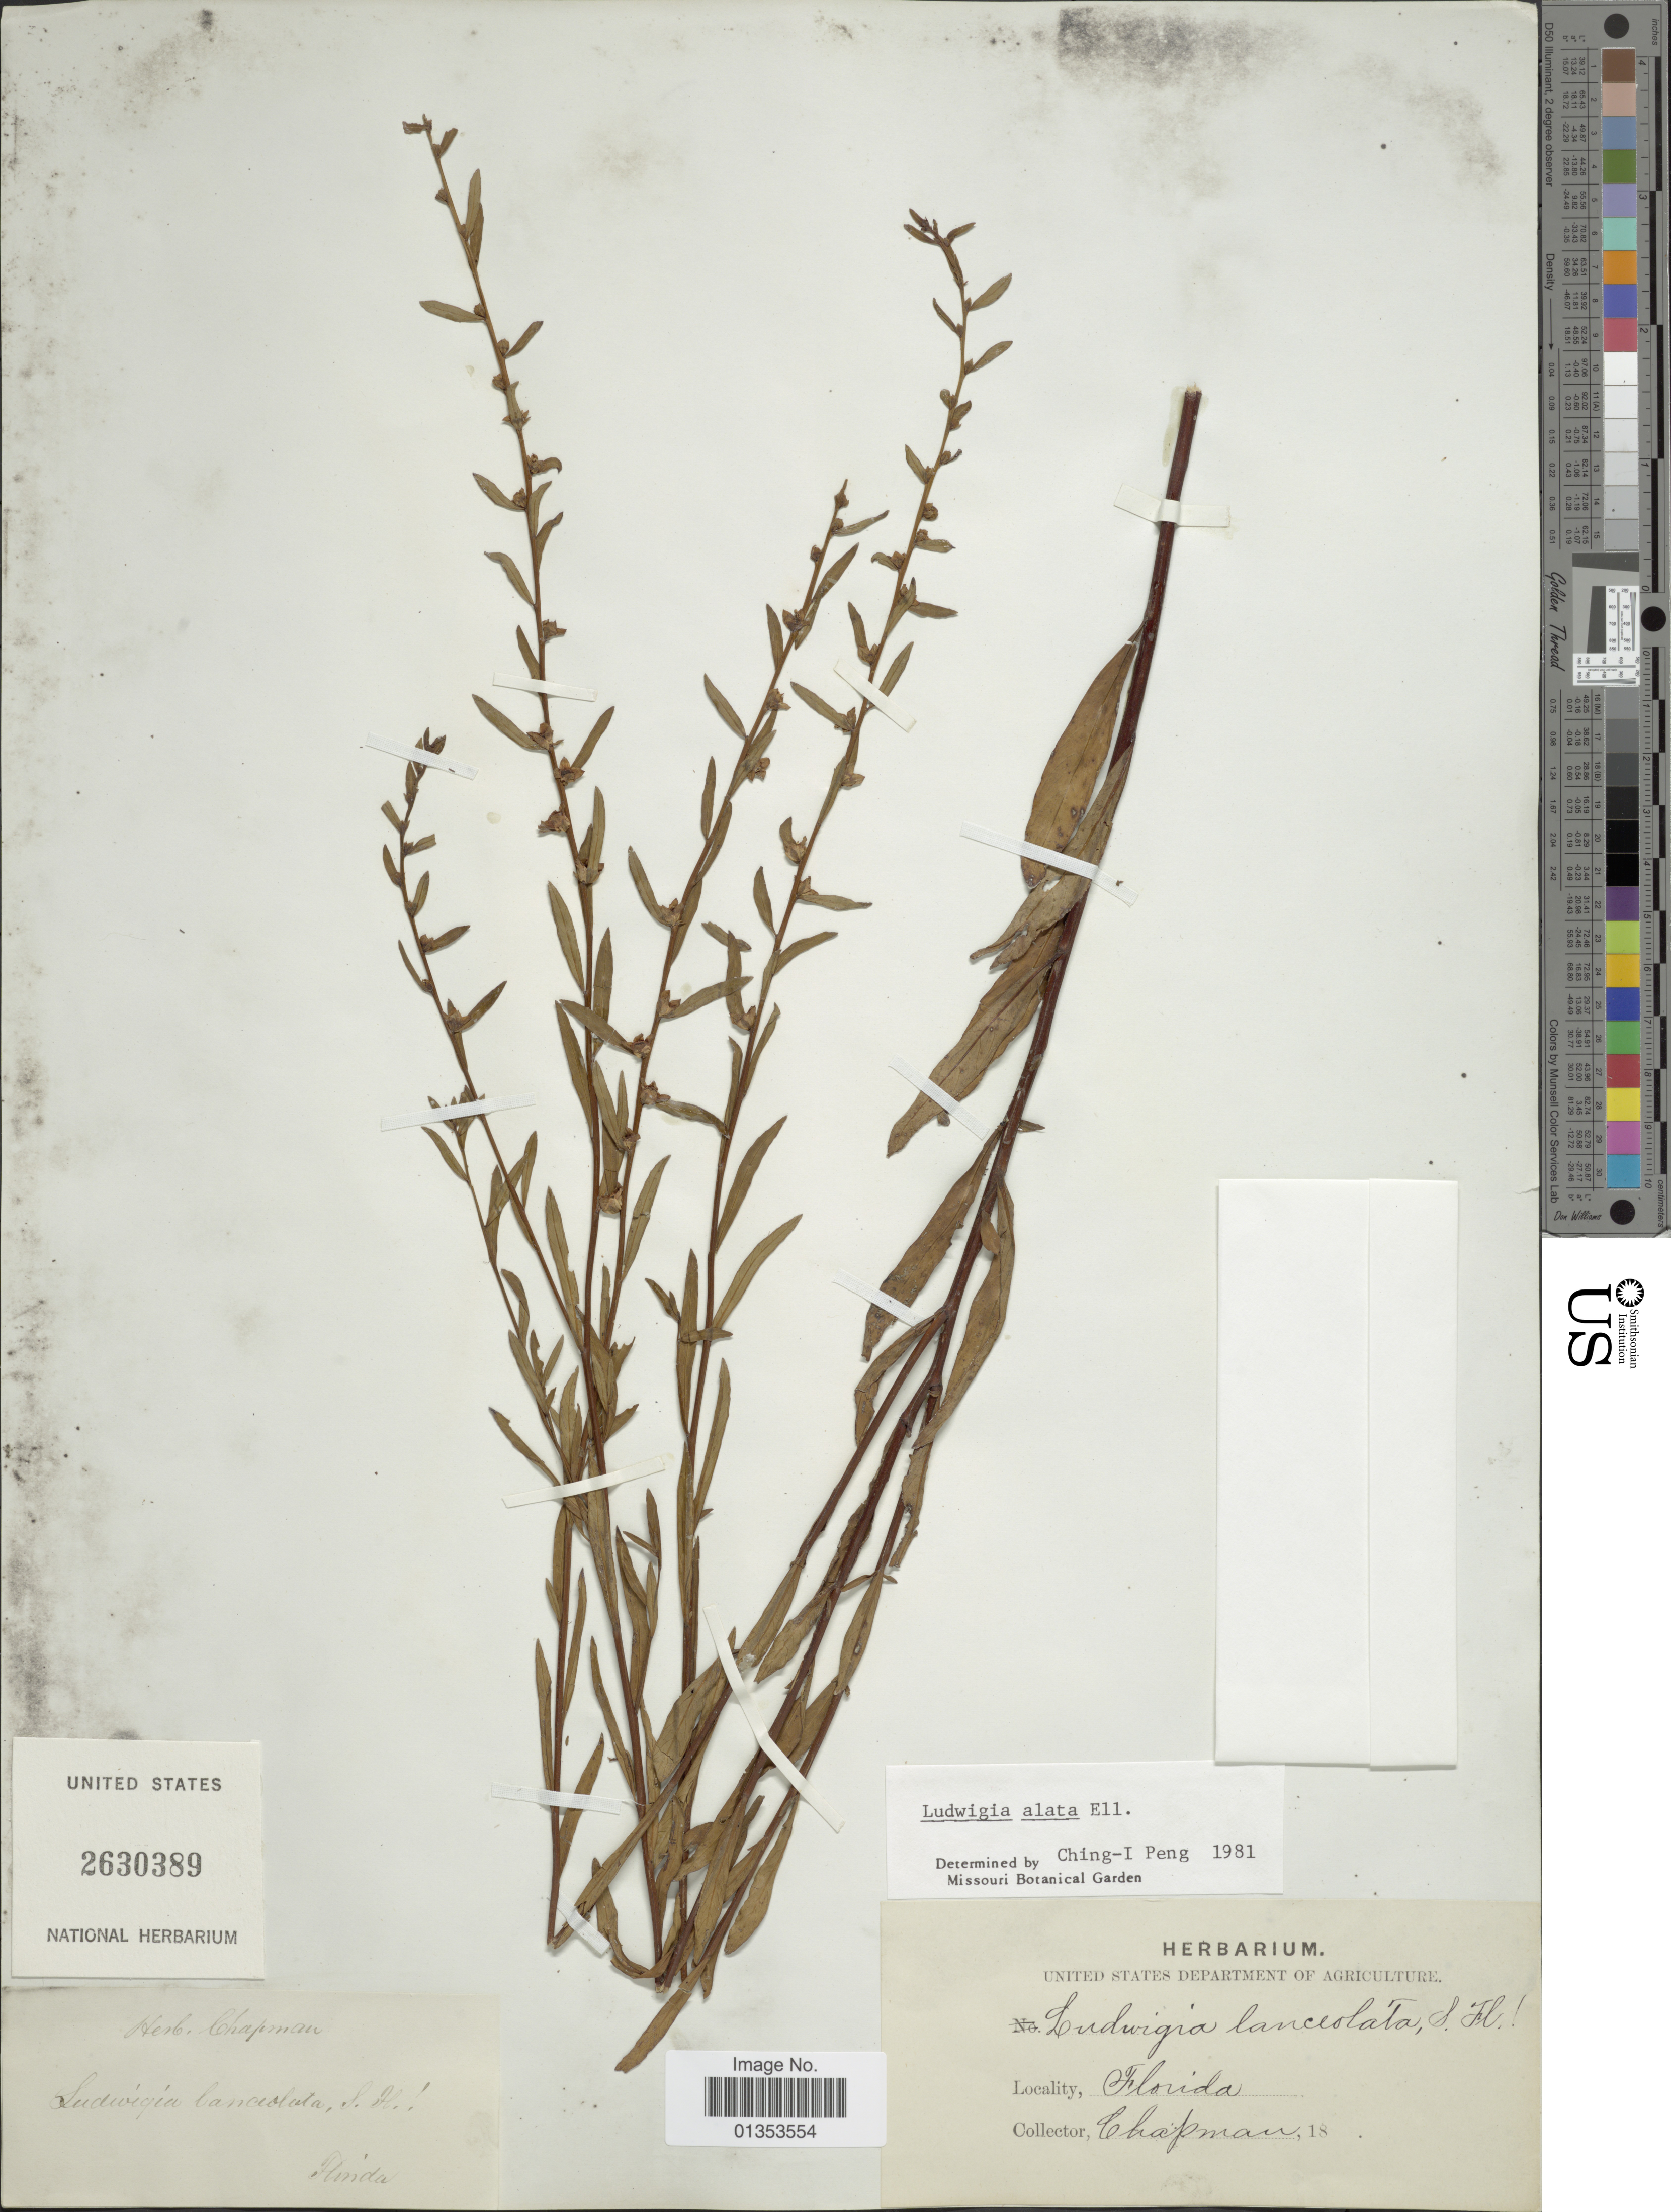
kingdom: Plantae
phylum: Tracheophyta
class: Magnoliopsida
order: Myrtales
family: Onagraceae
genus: Ludwigia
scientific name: Ludwigia alata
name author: Elliott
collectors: A. Chapman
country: United States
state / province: Florida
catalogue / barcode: US 2630389